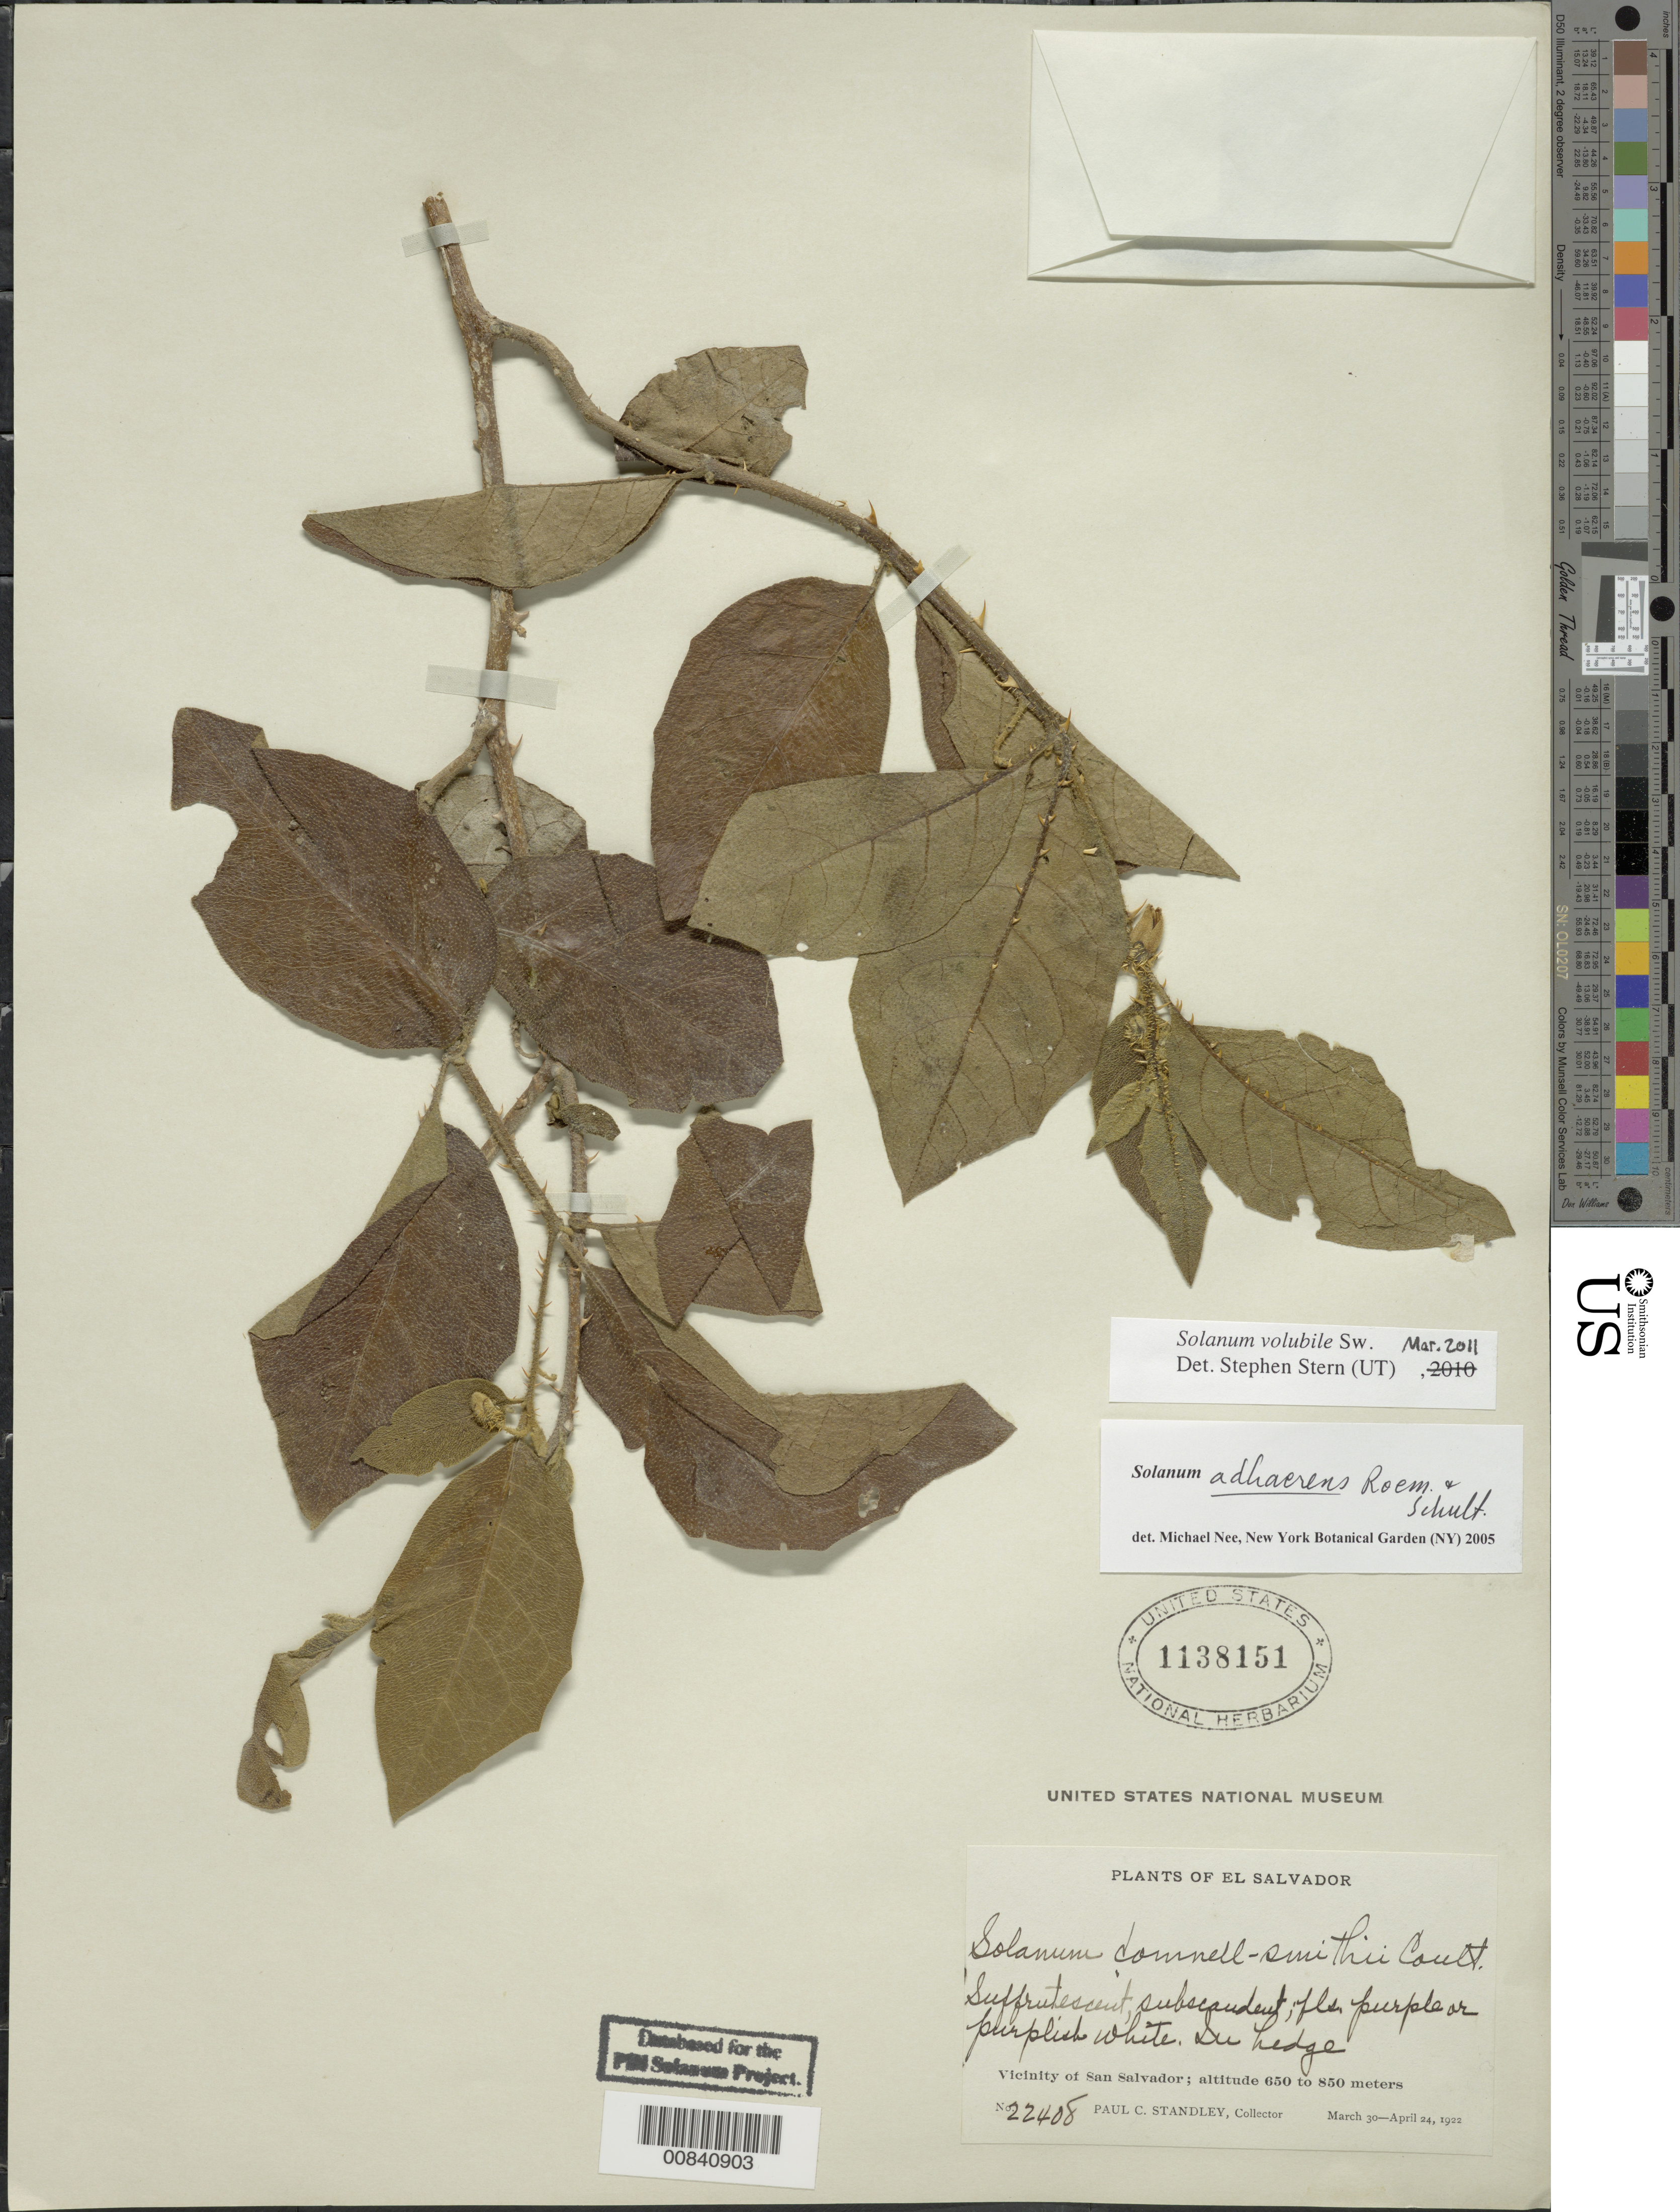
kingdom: Plantae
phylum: Tracheophyta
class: Magnoliopsida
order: Solanales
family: Solanaceae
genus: Solanum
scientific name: Solanum adhaerens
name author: Roem. & Schult.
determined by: Nee, Michael H.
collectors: P. C. Standley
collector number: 22408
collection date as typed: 30 Mar 1922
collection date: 1922-03-30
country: El Salvador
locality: Vicinity of San Salvador.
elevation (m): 650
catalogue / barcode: US 1138151